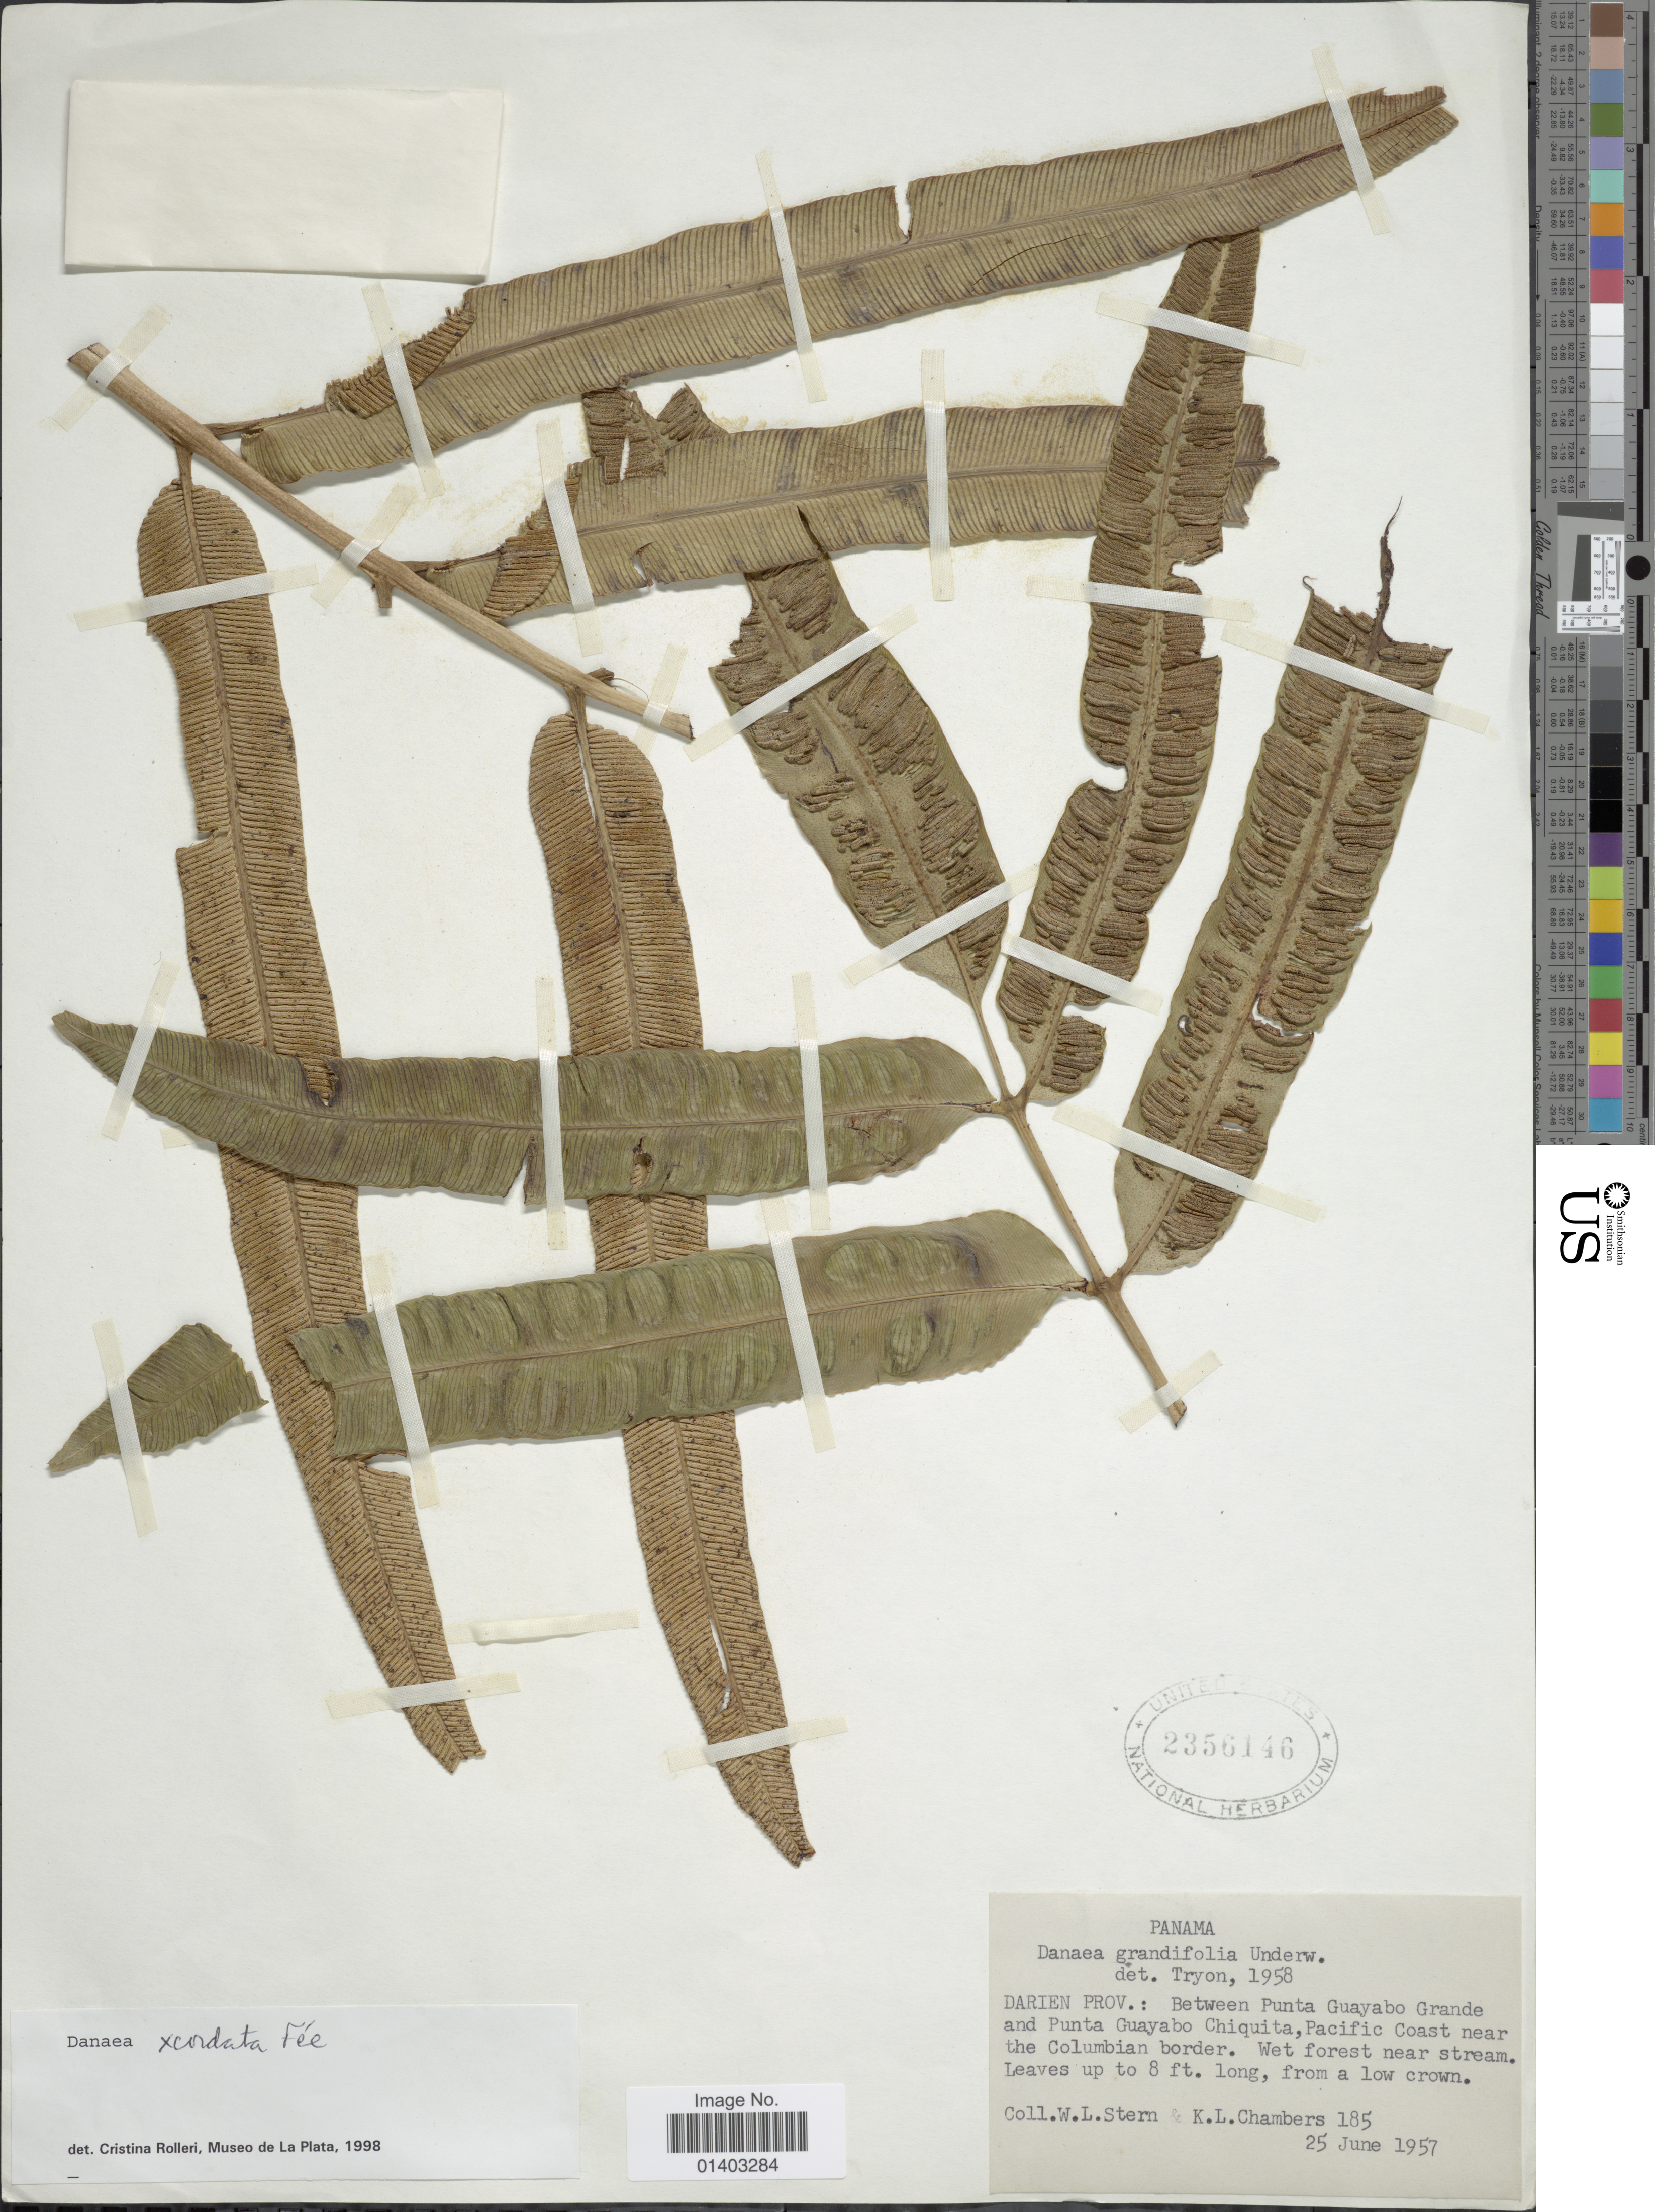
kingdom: Plantae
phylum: Tracheophyta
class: Polypodiopsida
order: Marattiales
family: Marattiaceae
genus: Danaea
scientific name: Danaea x cordata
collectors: W. L. Stern & K. Chambers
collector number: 185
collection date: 1957-06-25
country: Panama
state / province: Darién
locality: Between Punta Guayabo Grande and Punta Guayabo Chiquita, pacific Coast near the Columbian border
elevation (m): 2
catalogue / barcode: US 2356146